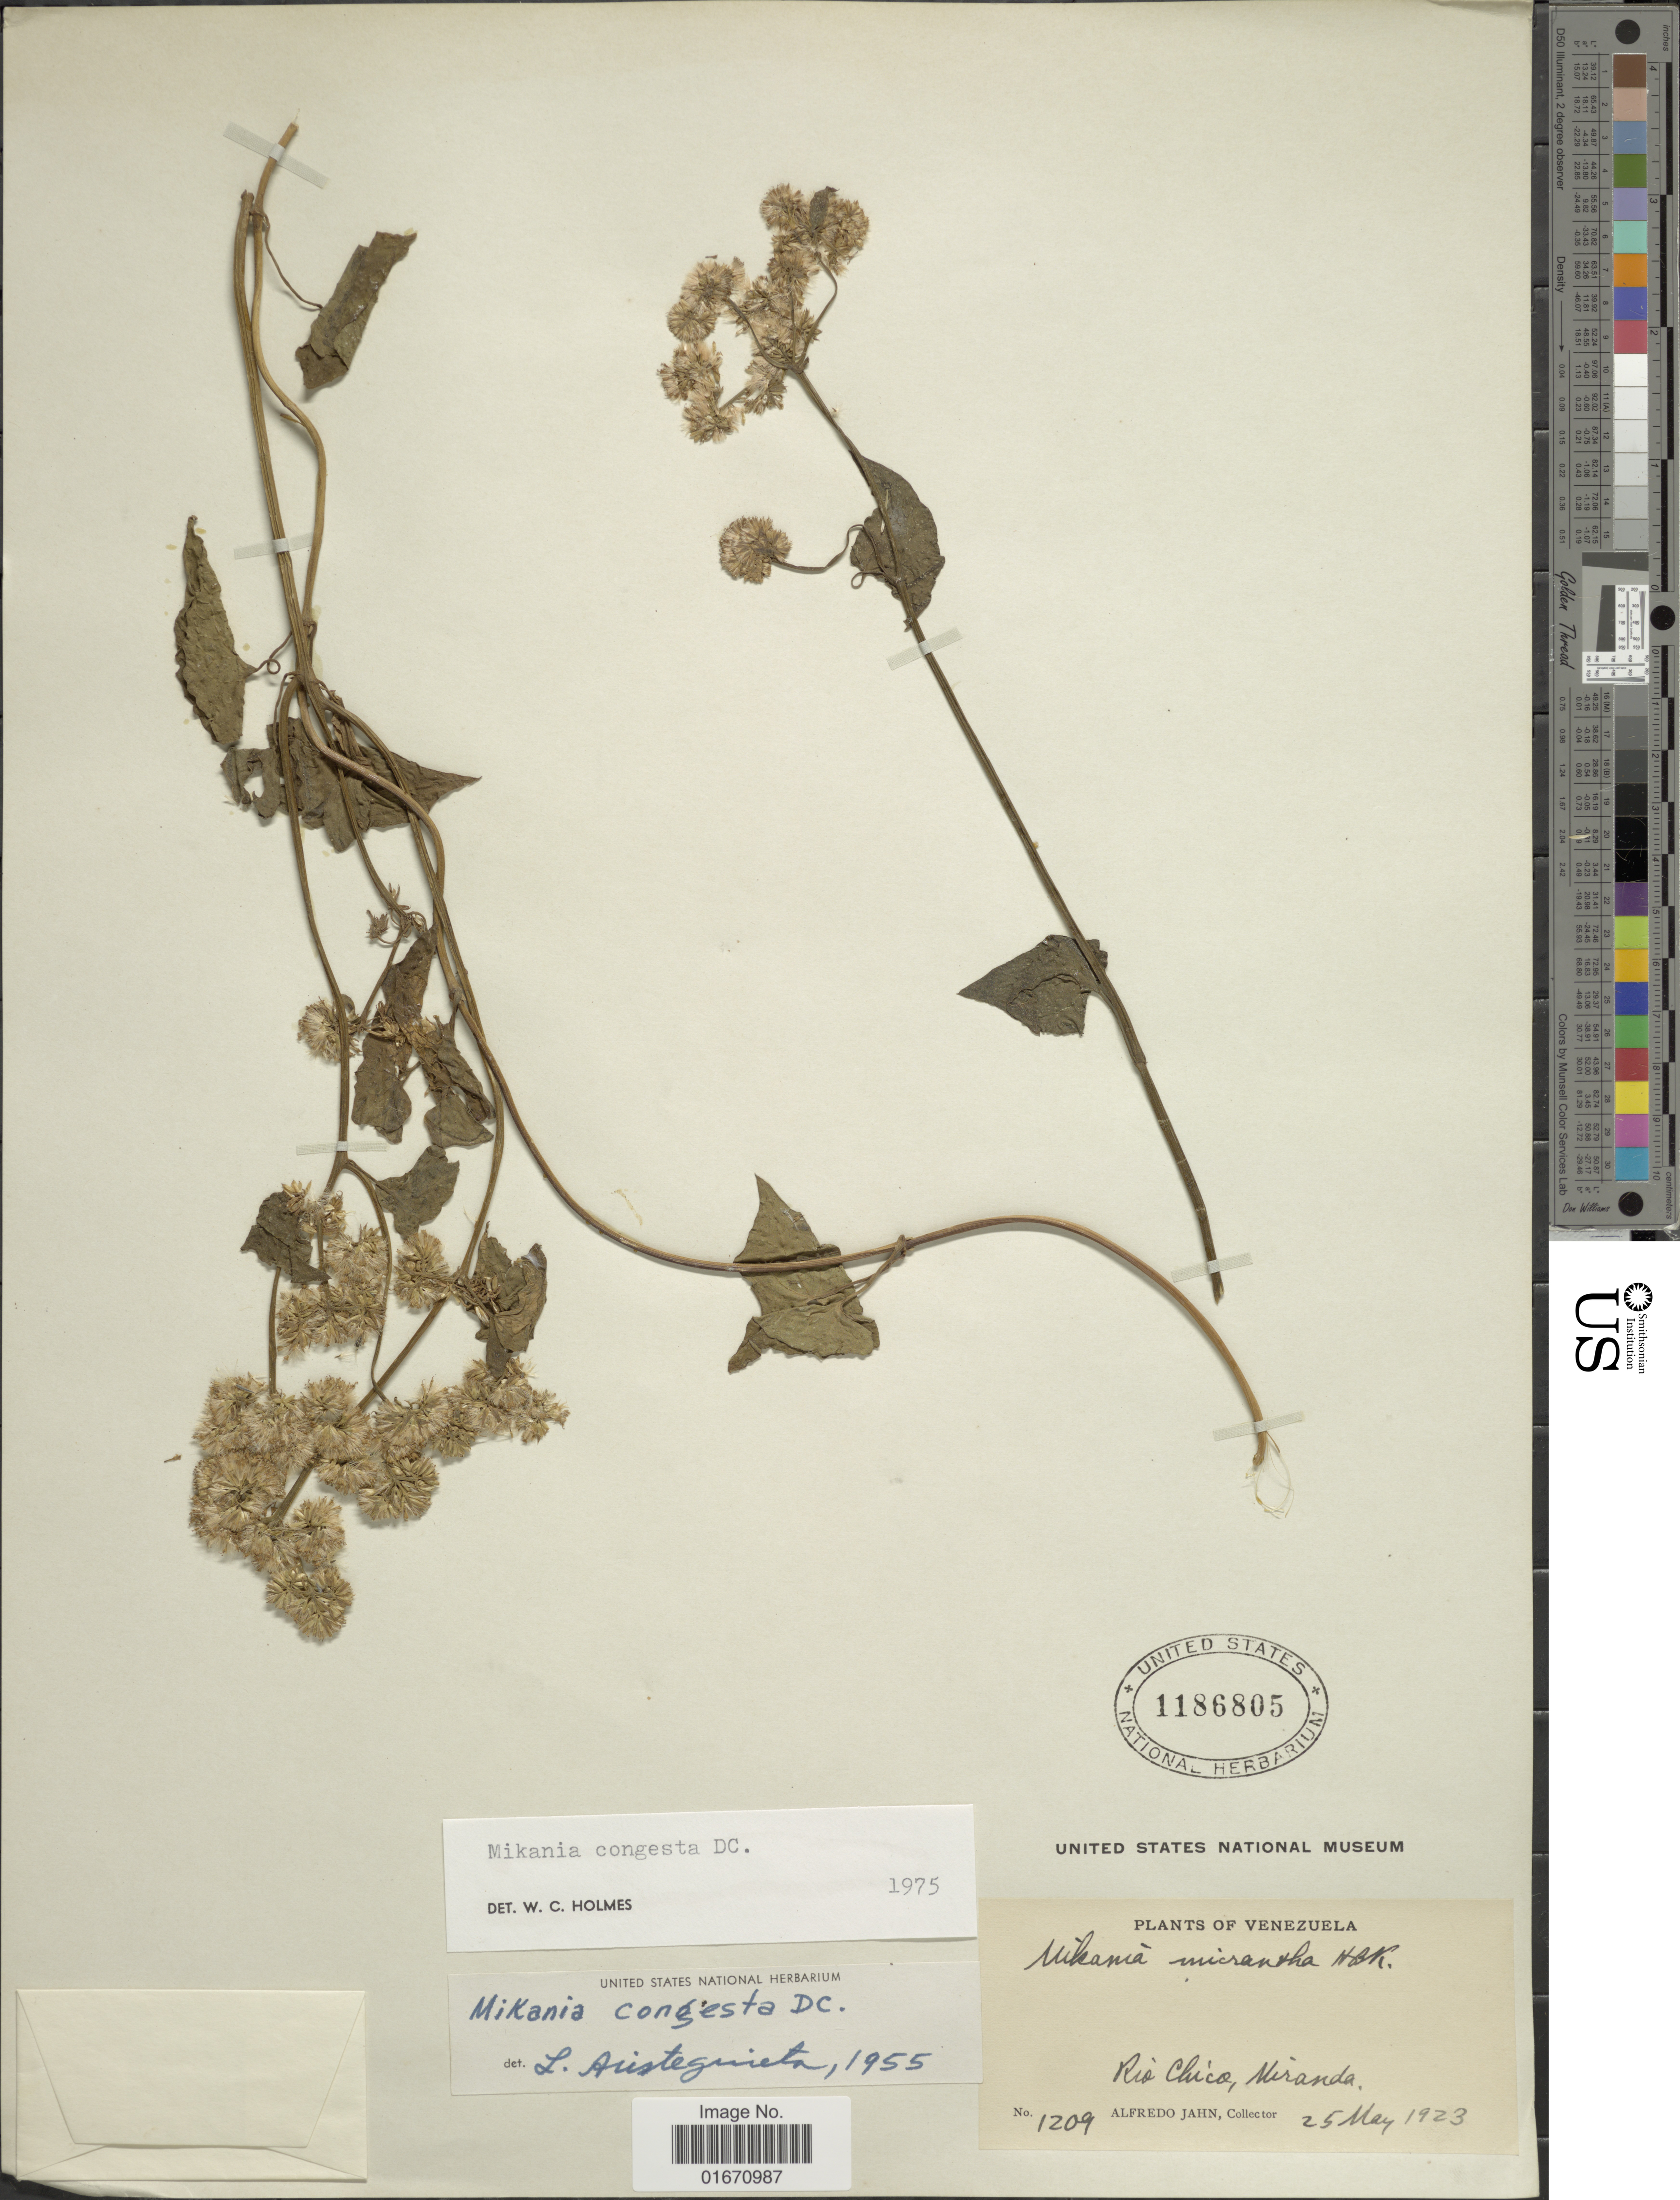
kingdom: Plantae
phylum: Tracheophyta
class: Magnoliopsida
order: Asterales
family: Asteraceae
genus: Mikania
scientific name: Mikania congesta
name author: DC.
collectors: A. Jahn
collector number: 1209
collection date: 1923-05-25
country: Venezuela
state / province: Miranda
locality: Rio Chico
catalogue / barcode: US 1186805